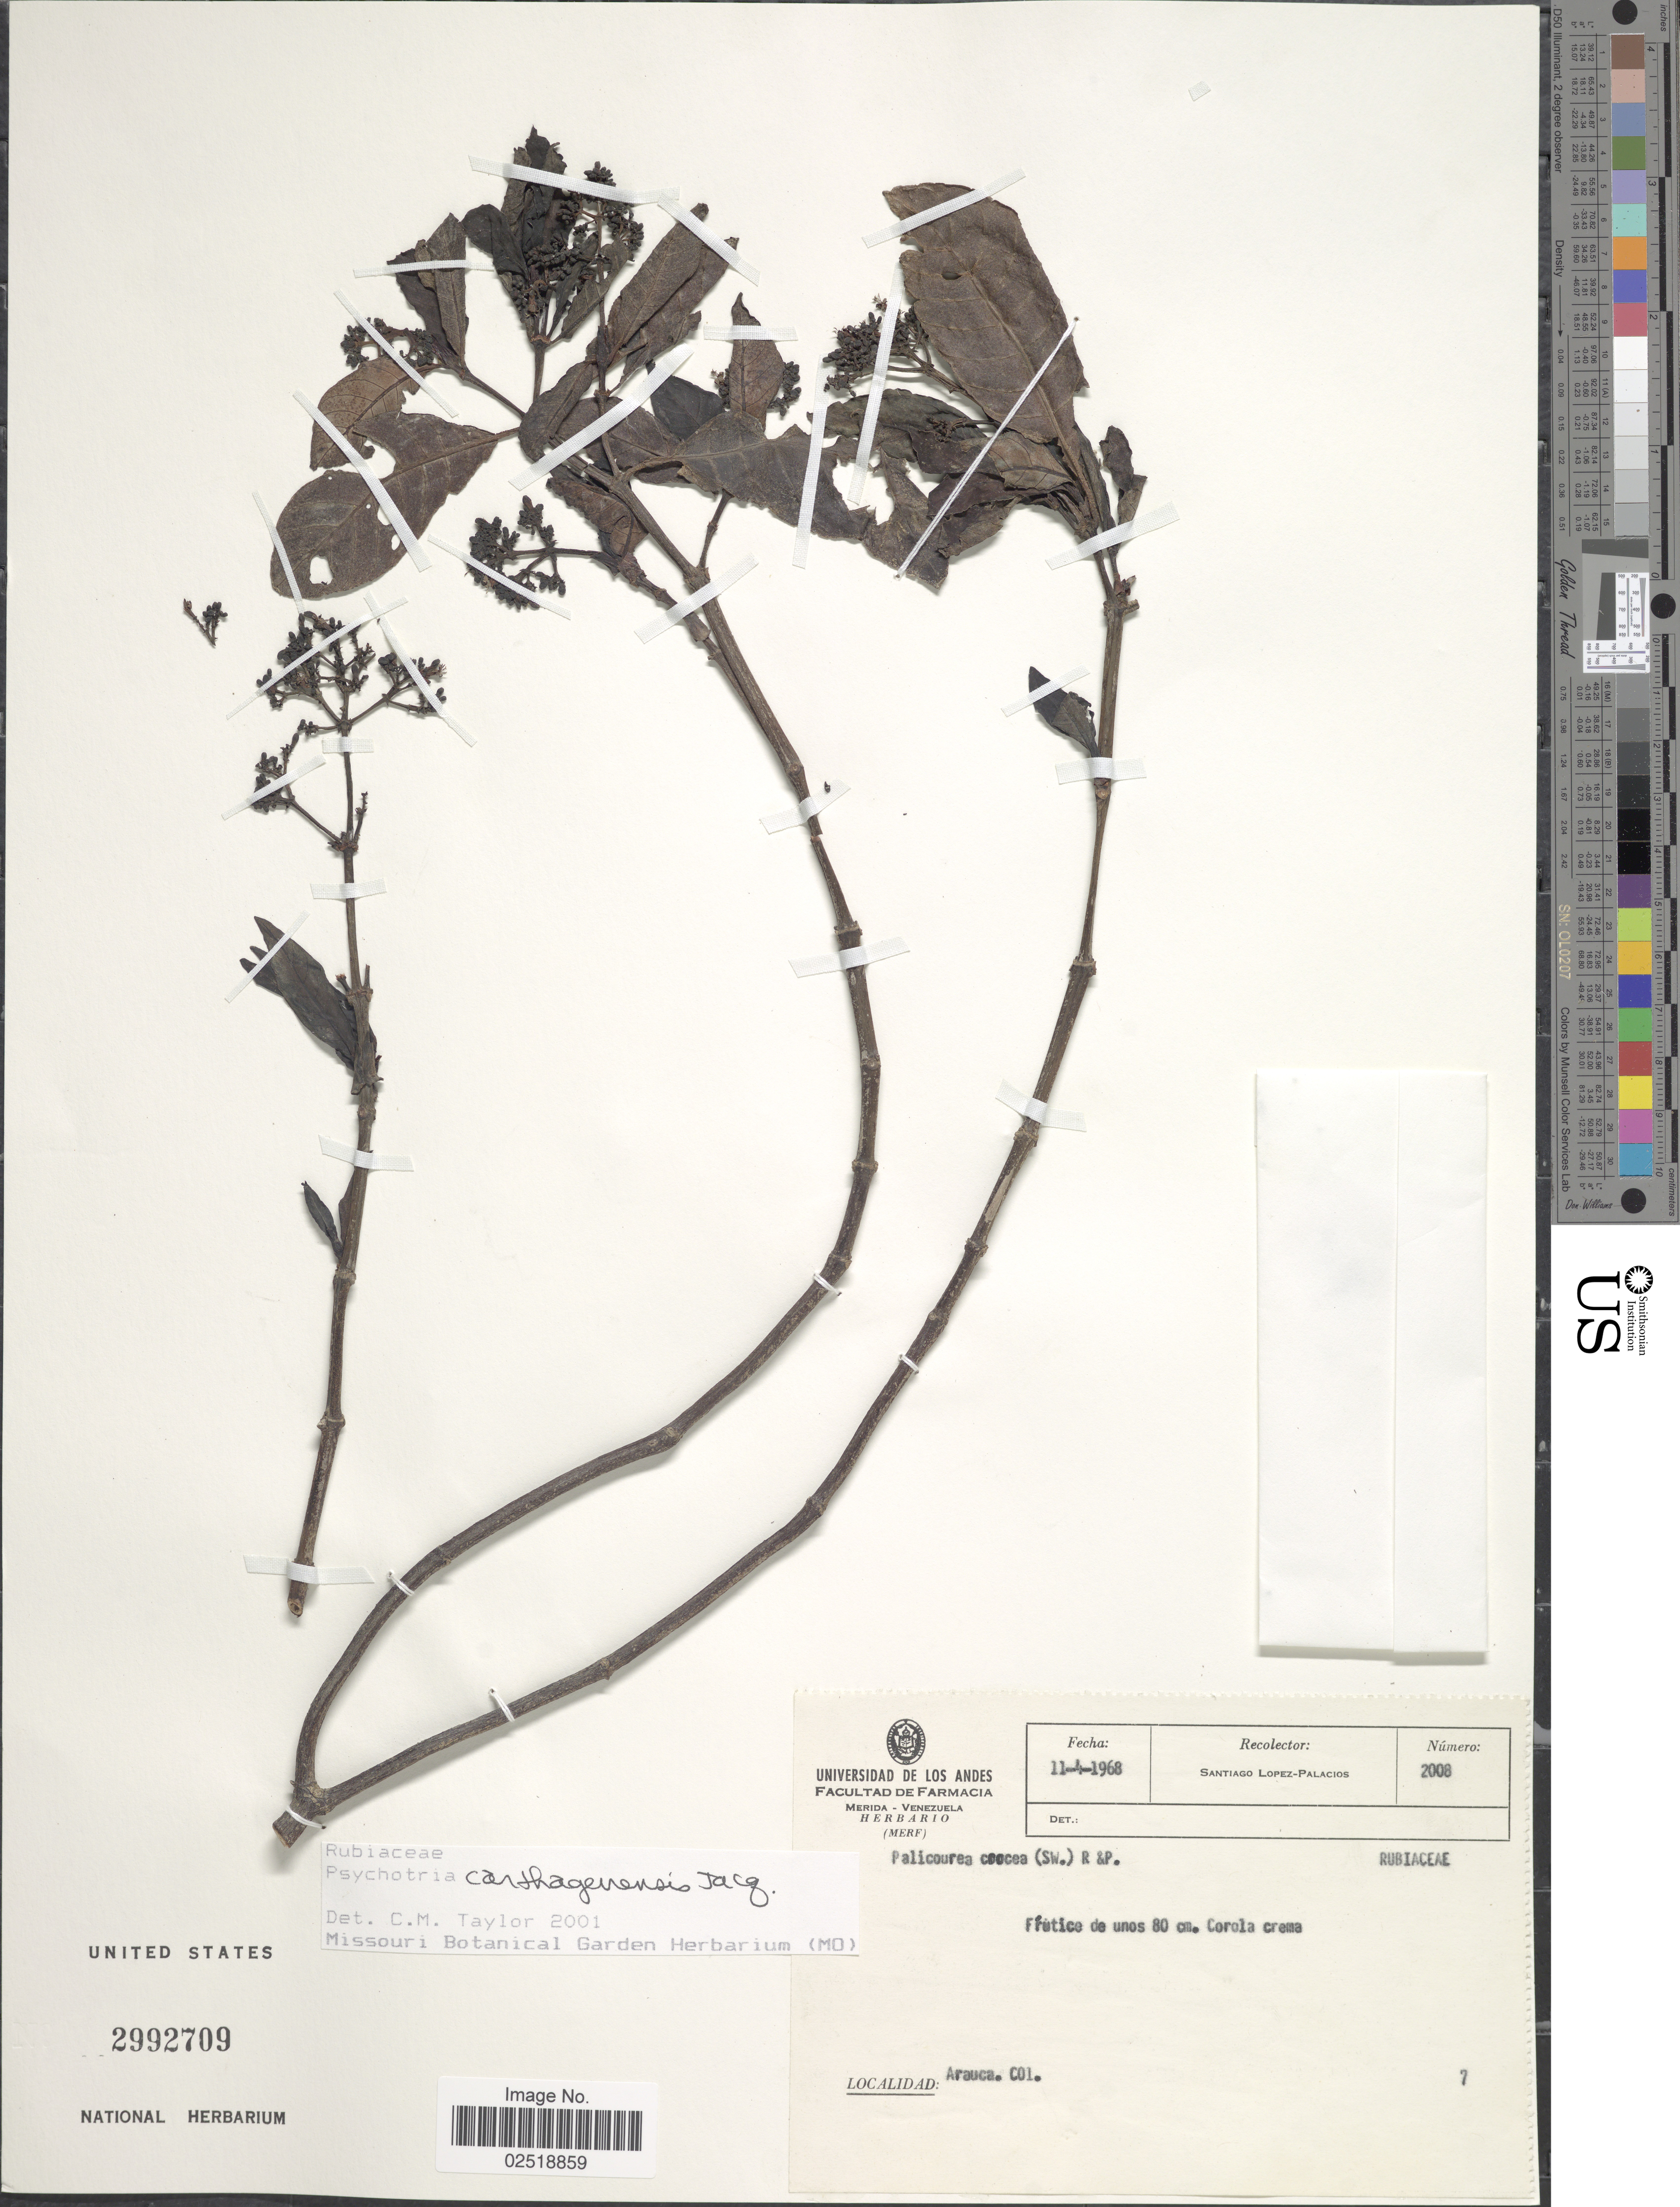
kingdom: Plantae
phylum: Tracheophyta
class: Magnoliopsida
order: Gentianales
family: Rubiaceae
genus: Psychotria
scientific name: Psychotria carthagenensis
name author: Jacq.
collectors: S. López-Palacios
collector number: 2008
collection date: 1968-04-11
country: Colombia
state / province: Arauca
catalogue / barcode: US 2992709